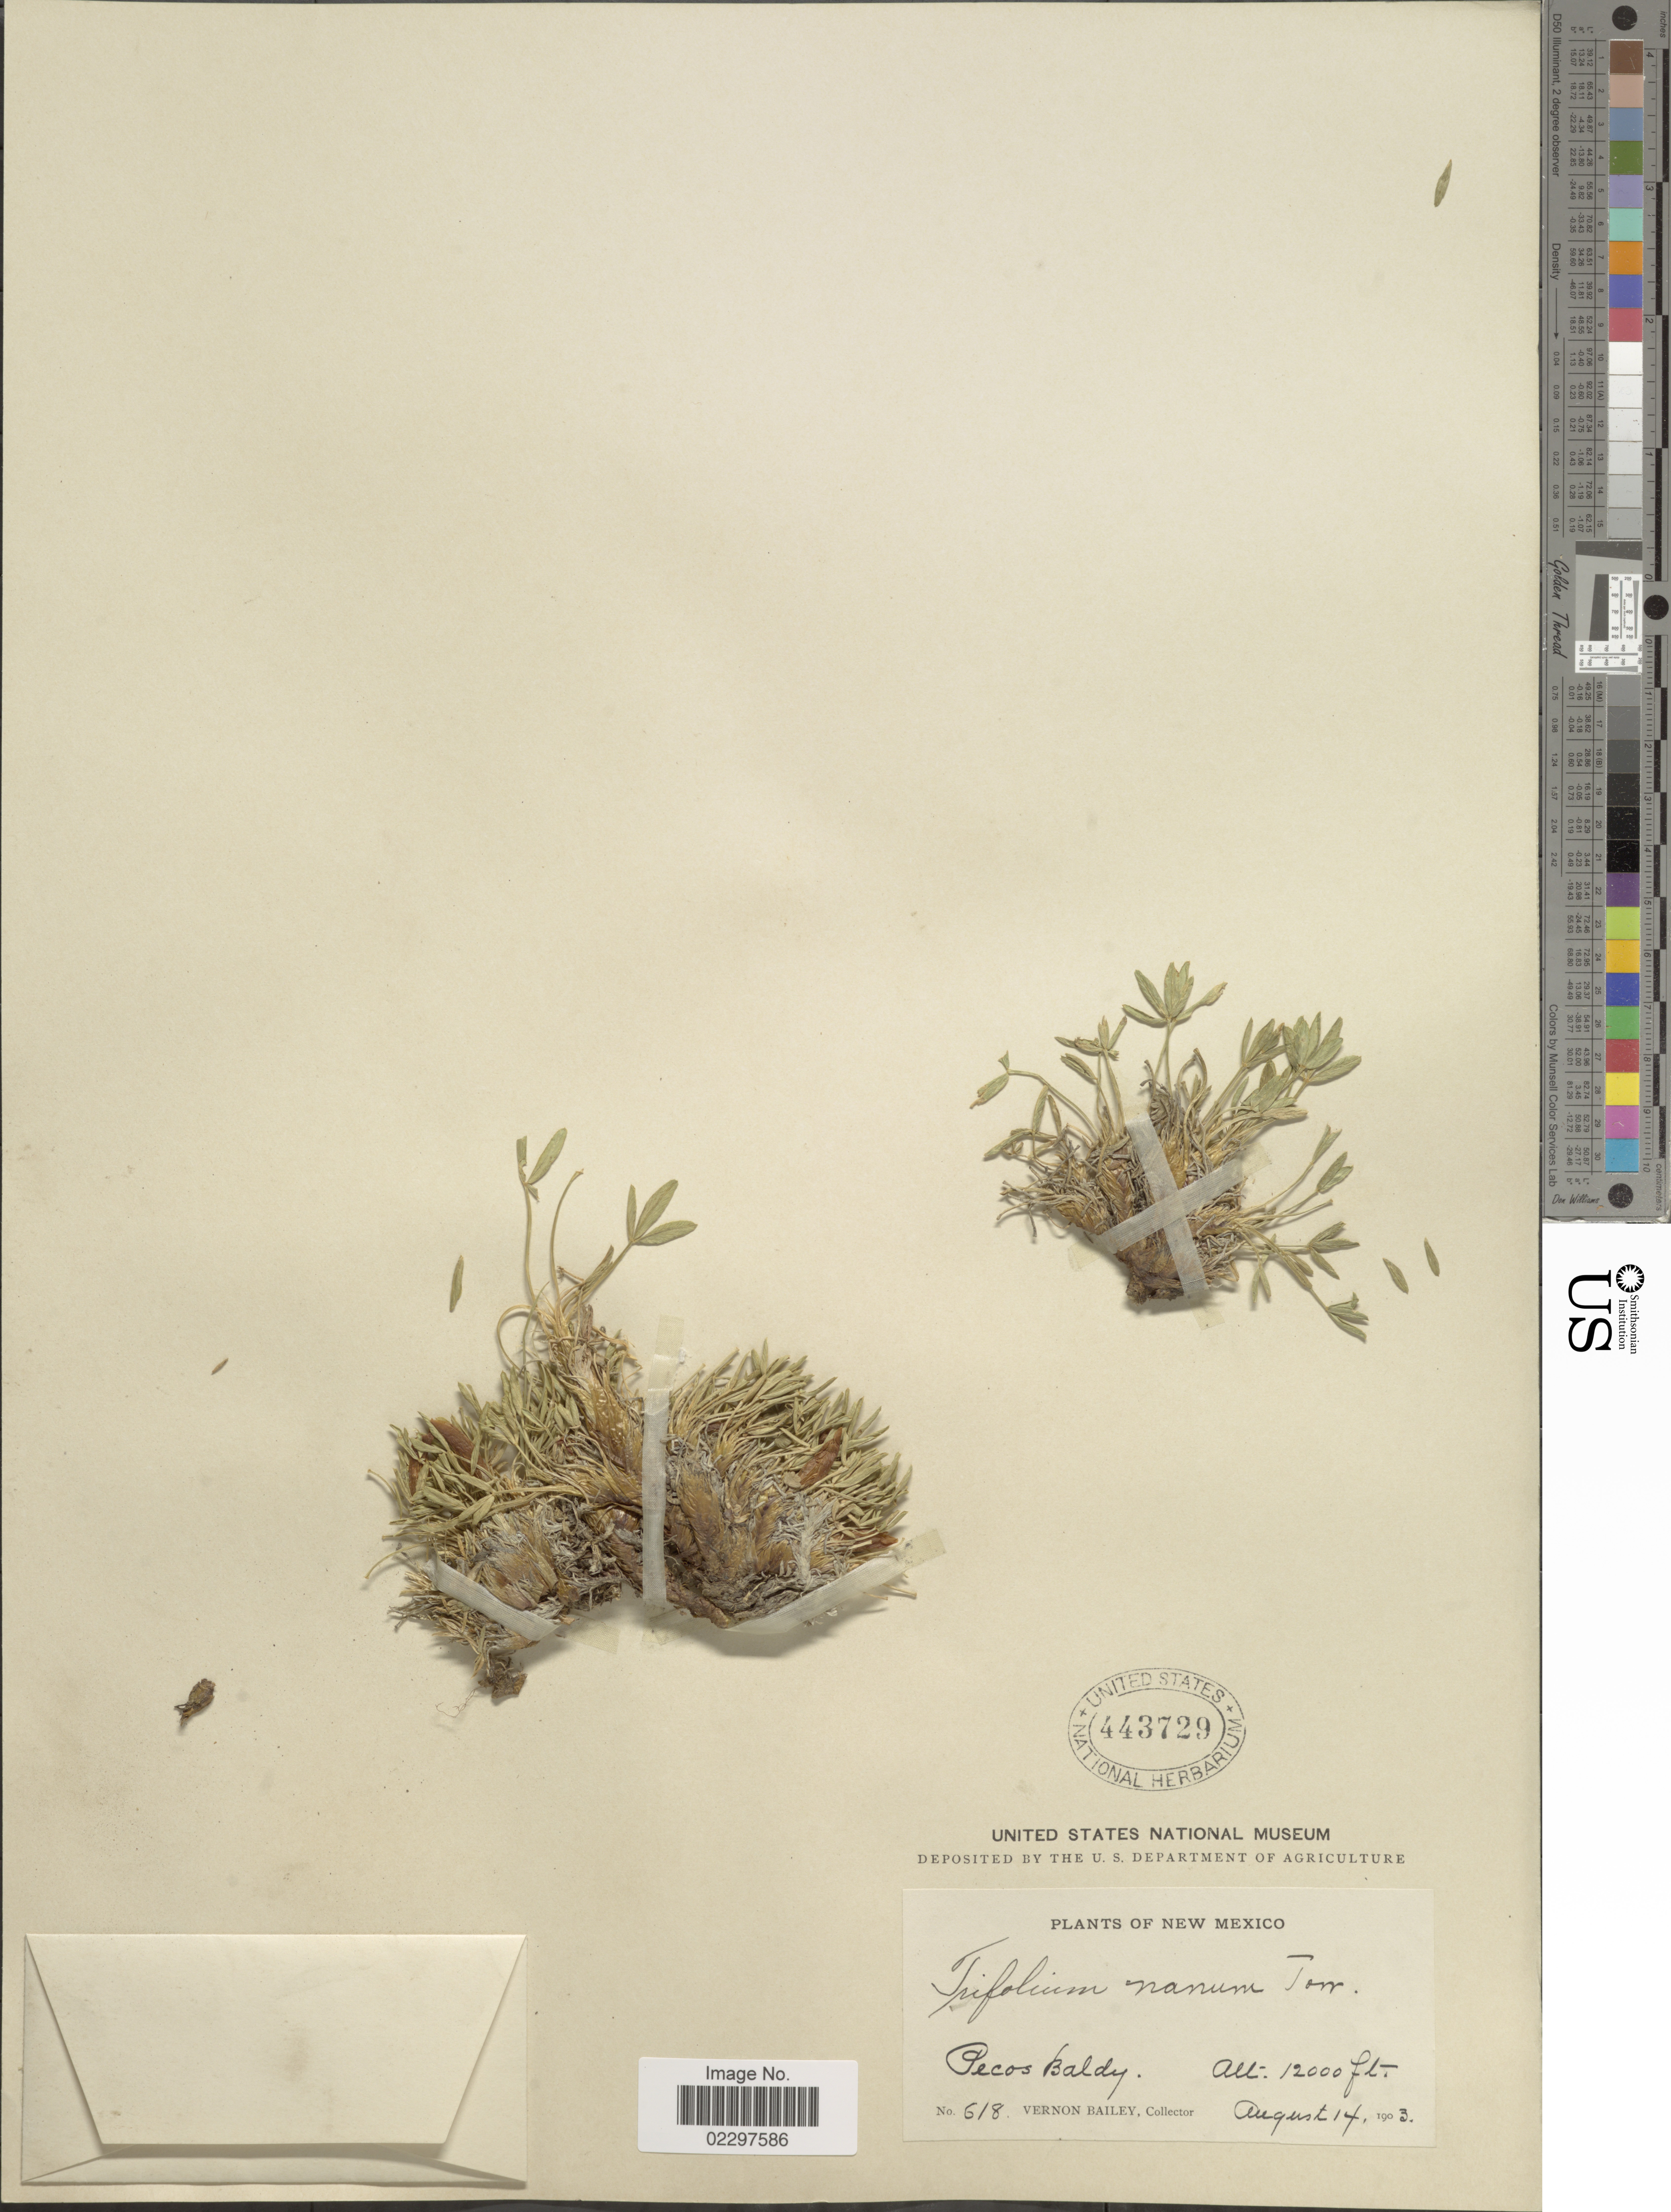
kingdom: Plantae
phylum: Tracheophyta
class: Magnoliopsida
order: Fabales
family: Fabaceae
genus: Trifolium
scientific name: Trifolium nanum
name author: Torr.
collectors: V. O. Bailey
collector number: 618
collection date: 1903-08-14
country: United States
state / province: New Mexico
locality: Pecos Baldy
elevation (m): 3658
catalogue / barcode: US 443729